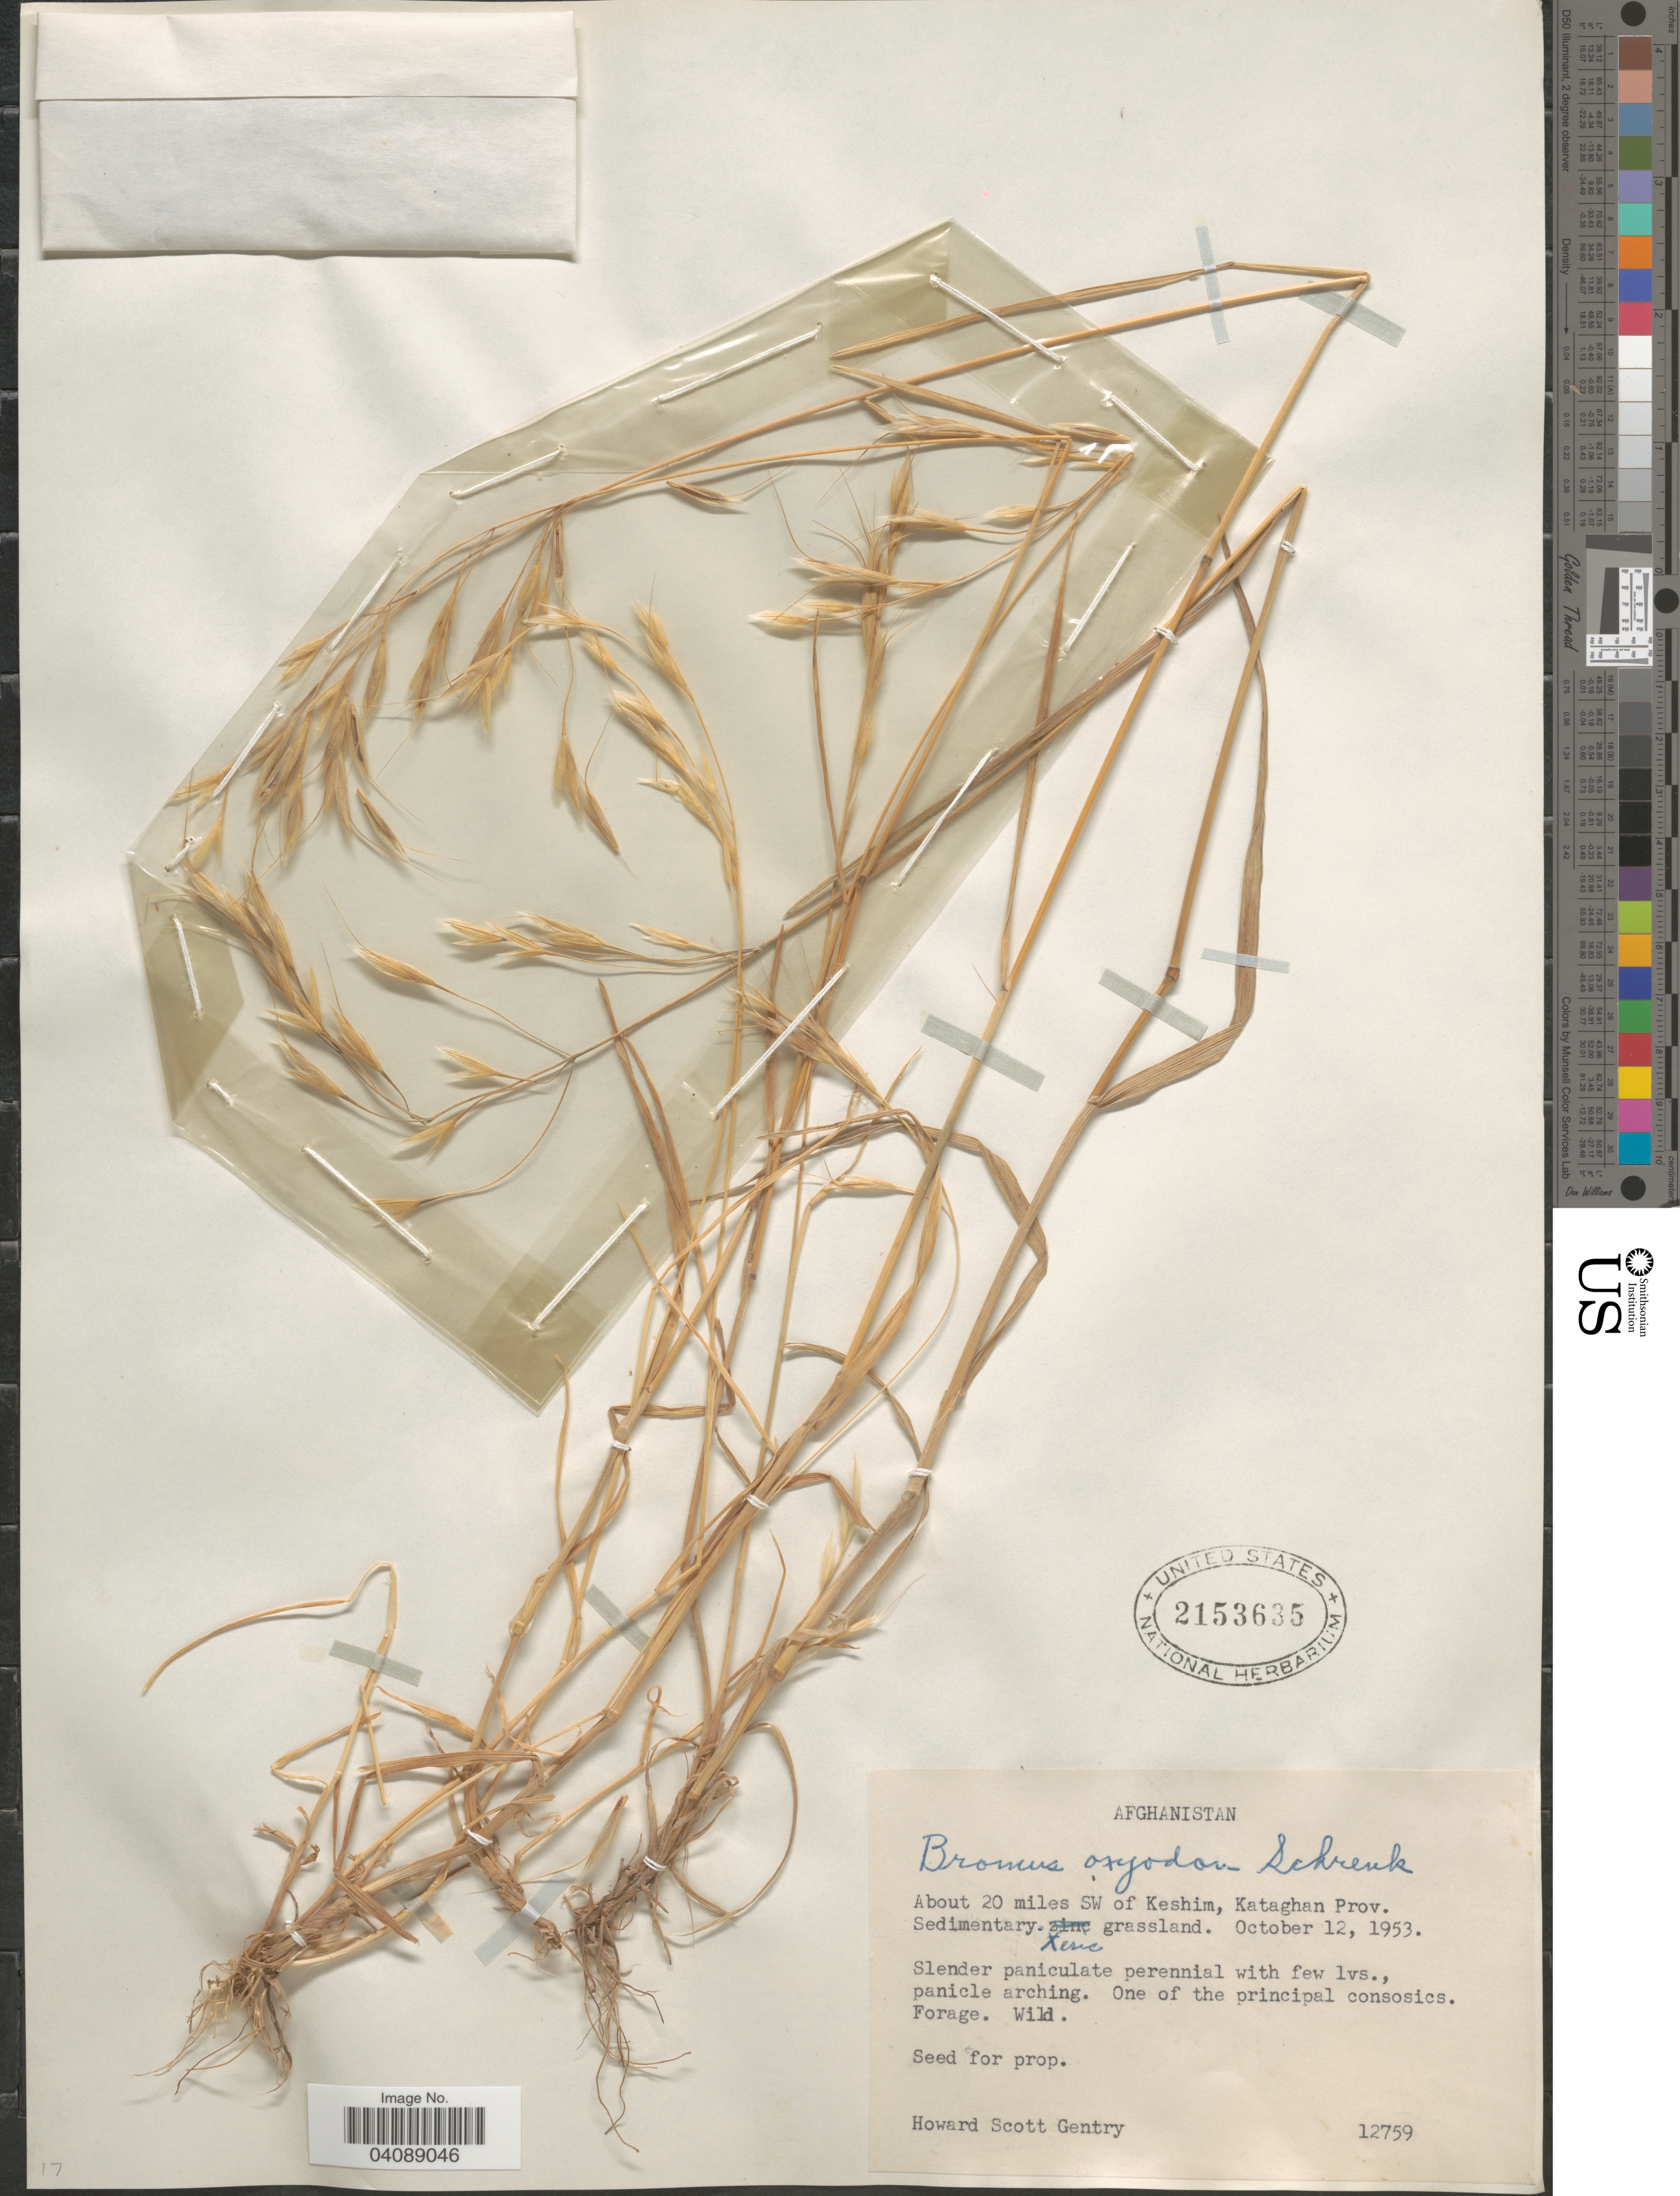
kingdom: Plantae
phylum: Tracheophyta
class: Liliopsida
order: Poales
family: Poaceae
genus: Bromus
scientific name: Bromus oxyodon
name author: Schrenk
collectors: H. S. Gentry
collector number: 12759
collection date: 1953-10-12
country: Afghanistan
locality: About 20 miles SW of Keshim, Kataghan Prov. Sedimentary.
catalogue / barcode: US 2153635